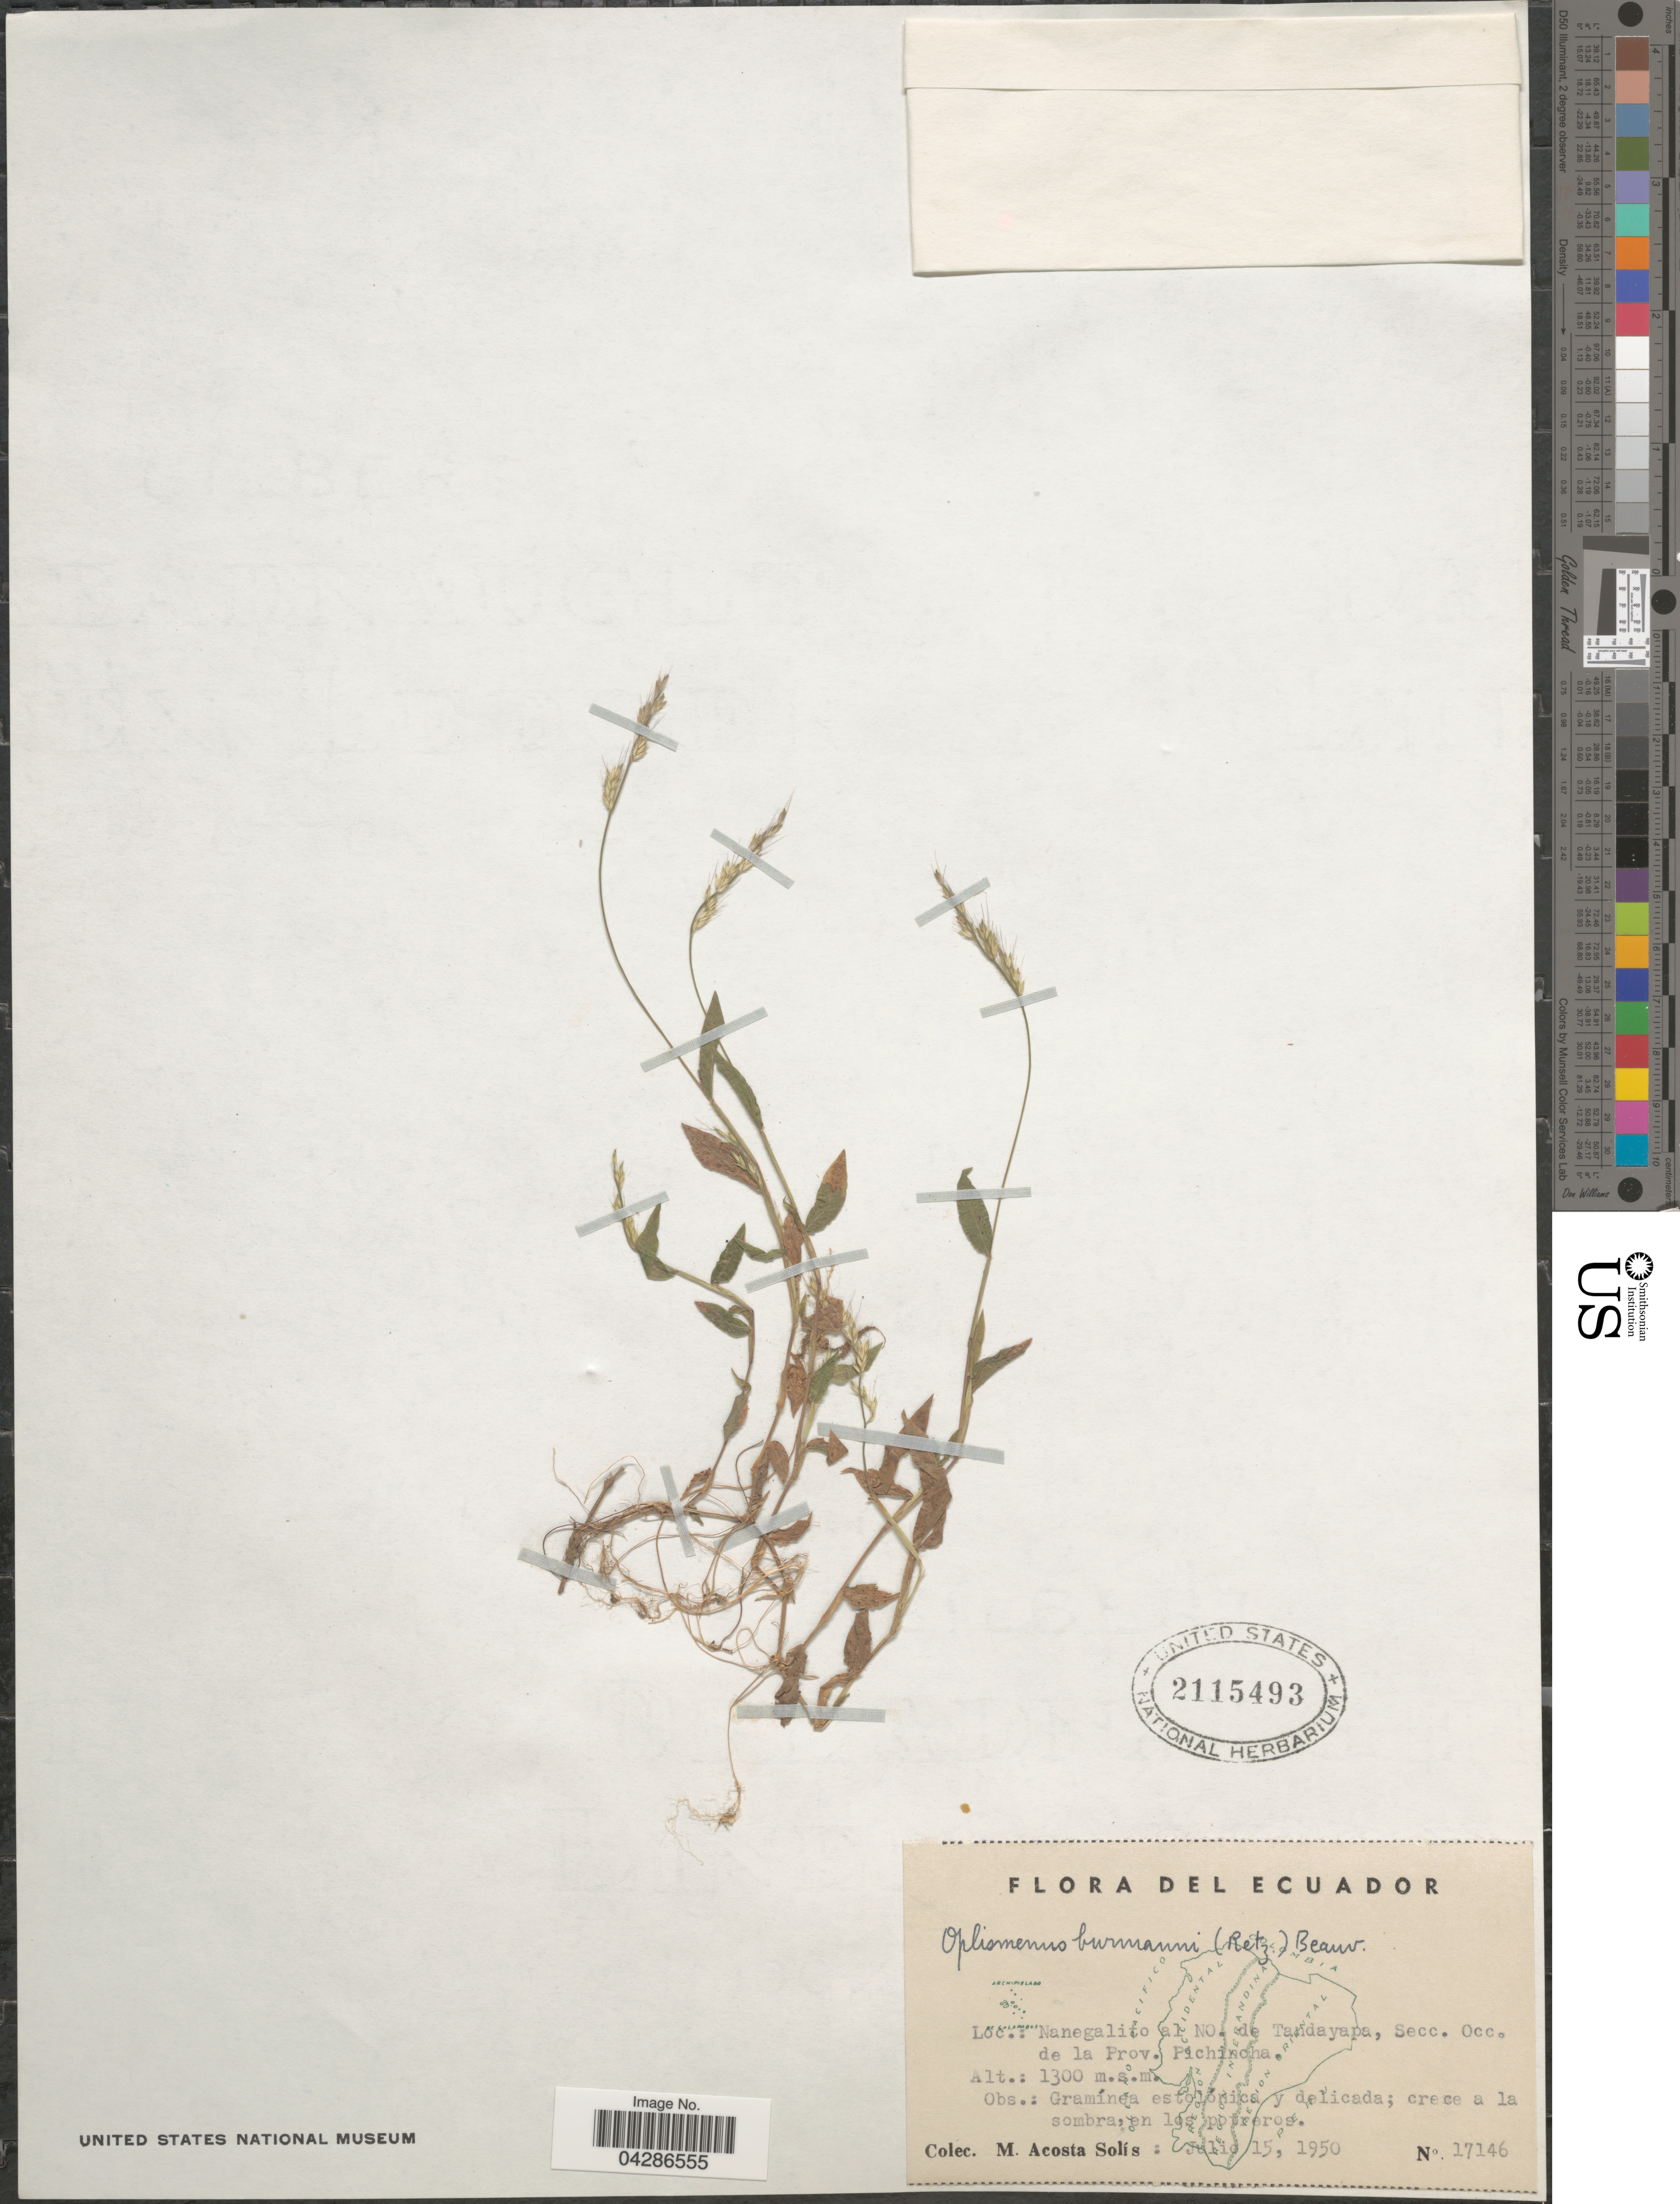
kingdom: Plantae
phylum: Tracheophyta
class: Liliopsida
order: Poales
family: Poaceae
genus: Oplismenus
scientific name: Oplismenus burmannii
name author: (Retz.) P. Beauv.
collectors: M. Acosta Solis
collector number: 17146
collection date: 1950-07-15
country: Ecuador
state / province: Pichincha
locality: Nanegalito al NO. de Tandayapa, Secc. Occ. de la Prov. Pichincha.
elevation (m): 1300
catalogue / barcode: US 2115493